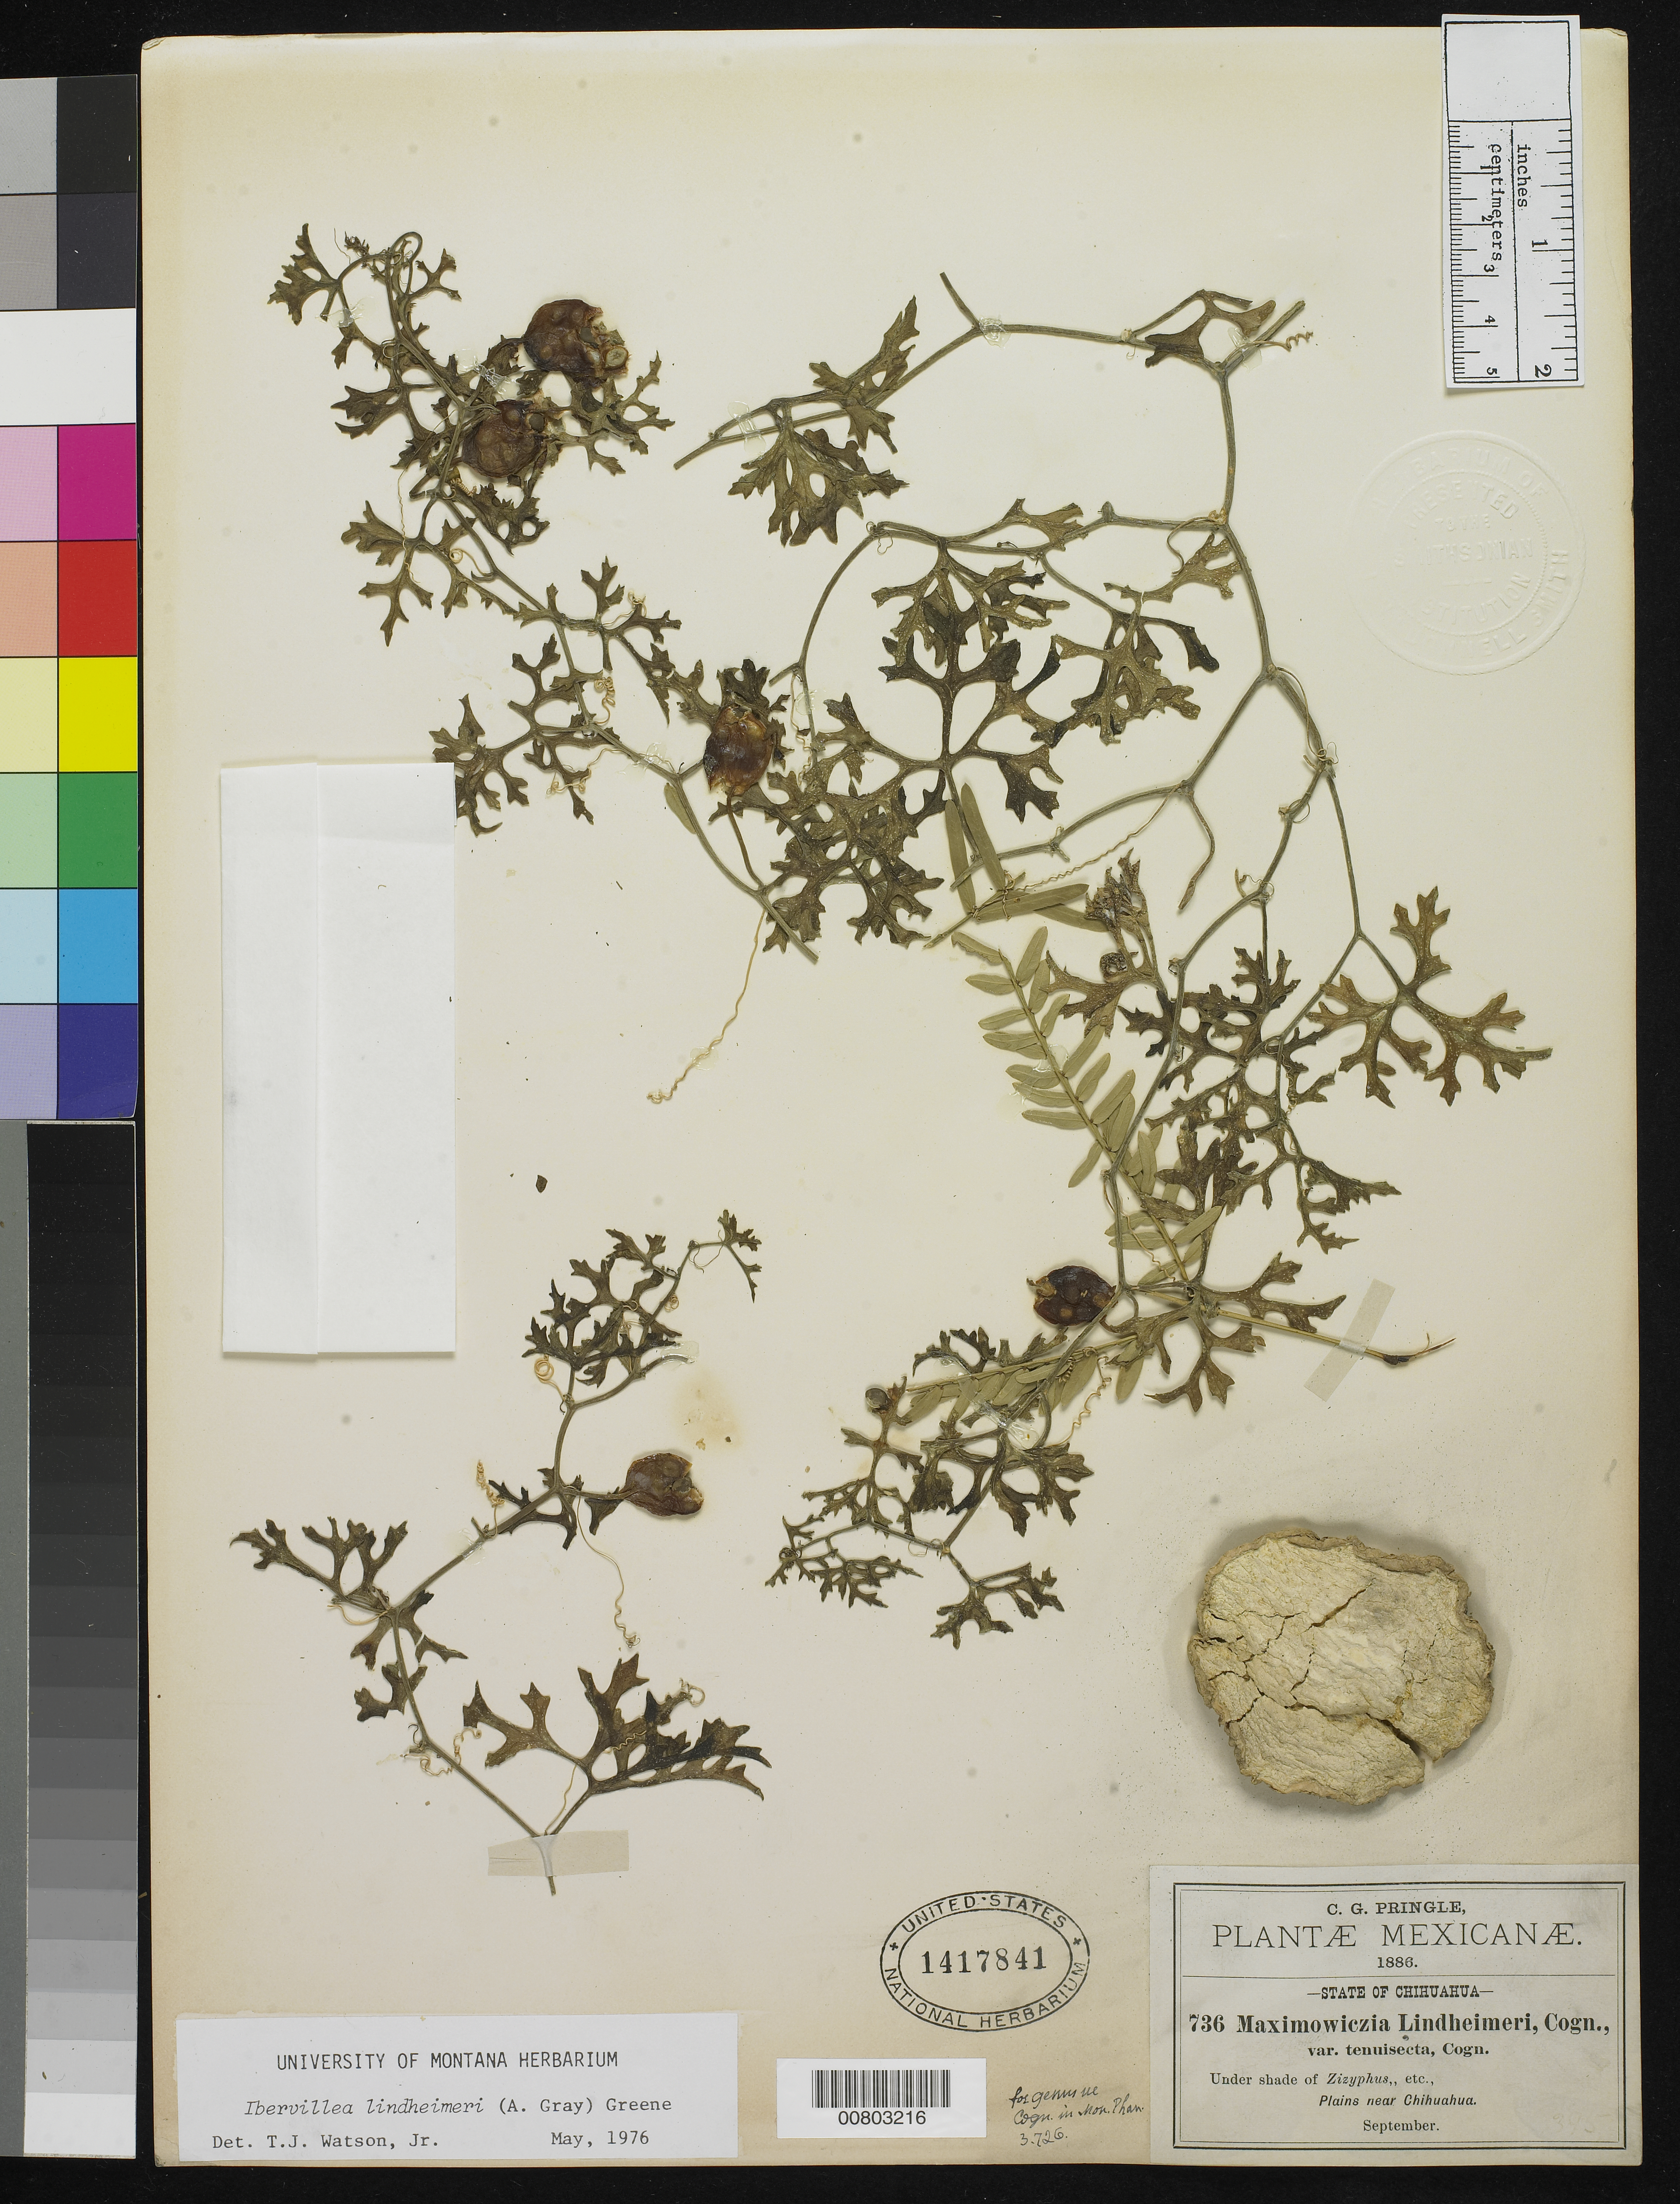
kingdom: Plantae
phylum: Tracheophyta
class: Magnoliopsida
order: Cucurbitales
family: Cucurbitaceae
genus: Ibervillea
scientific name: Ibervillea lindheimeri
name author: (A. Gray) Greene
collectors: C. G. Pringle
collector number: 736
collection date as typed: Sep 1886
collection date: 1886-09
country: Mexico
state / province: Chihuahua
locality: Plains near Chihuahua.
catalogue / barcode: US 1417841